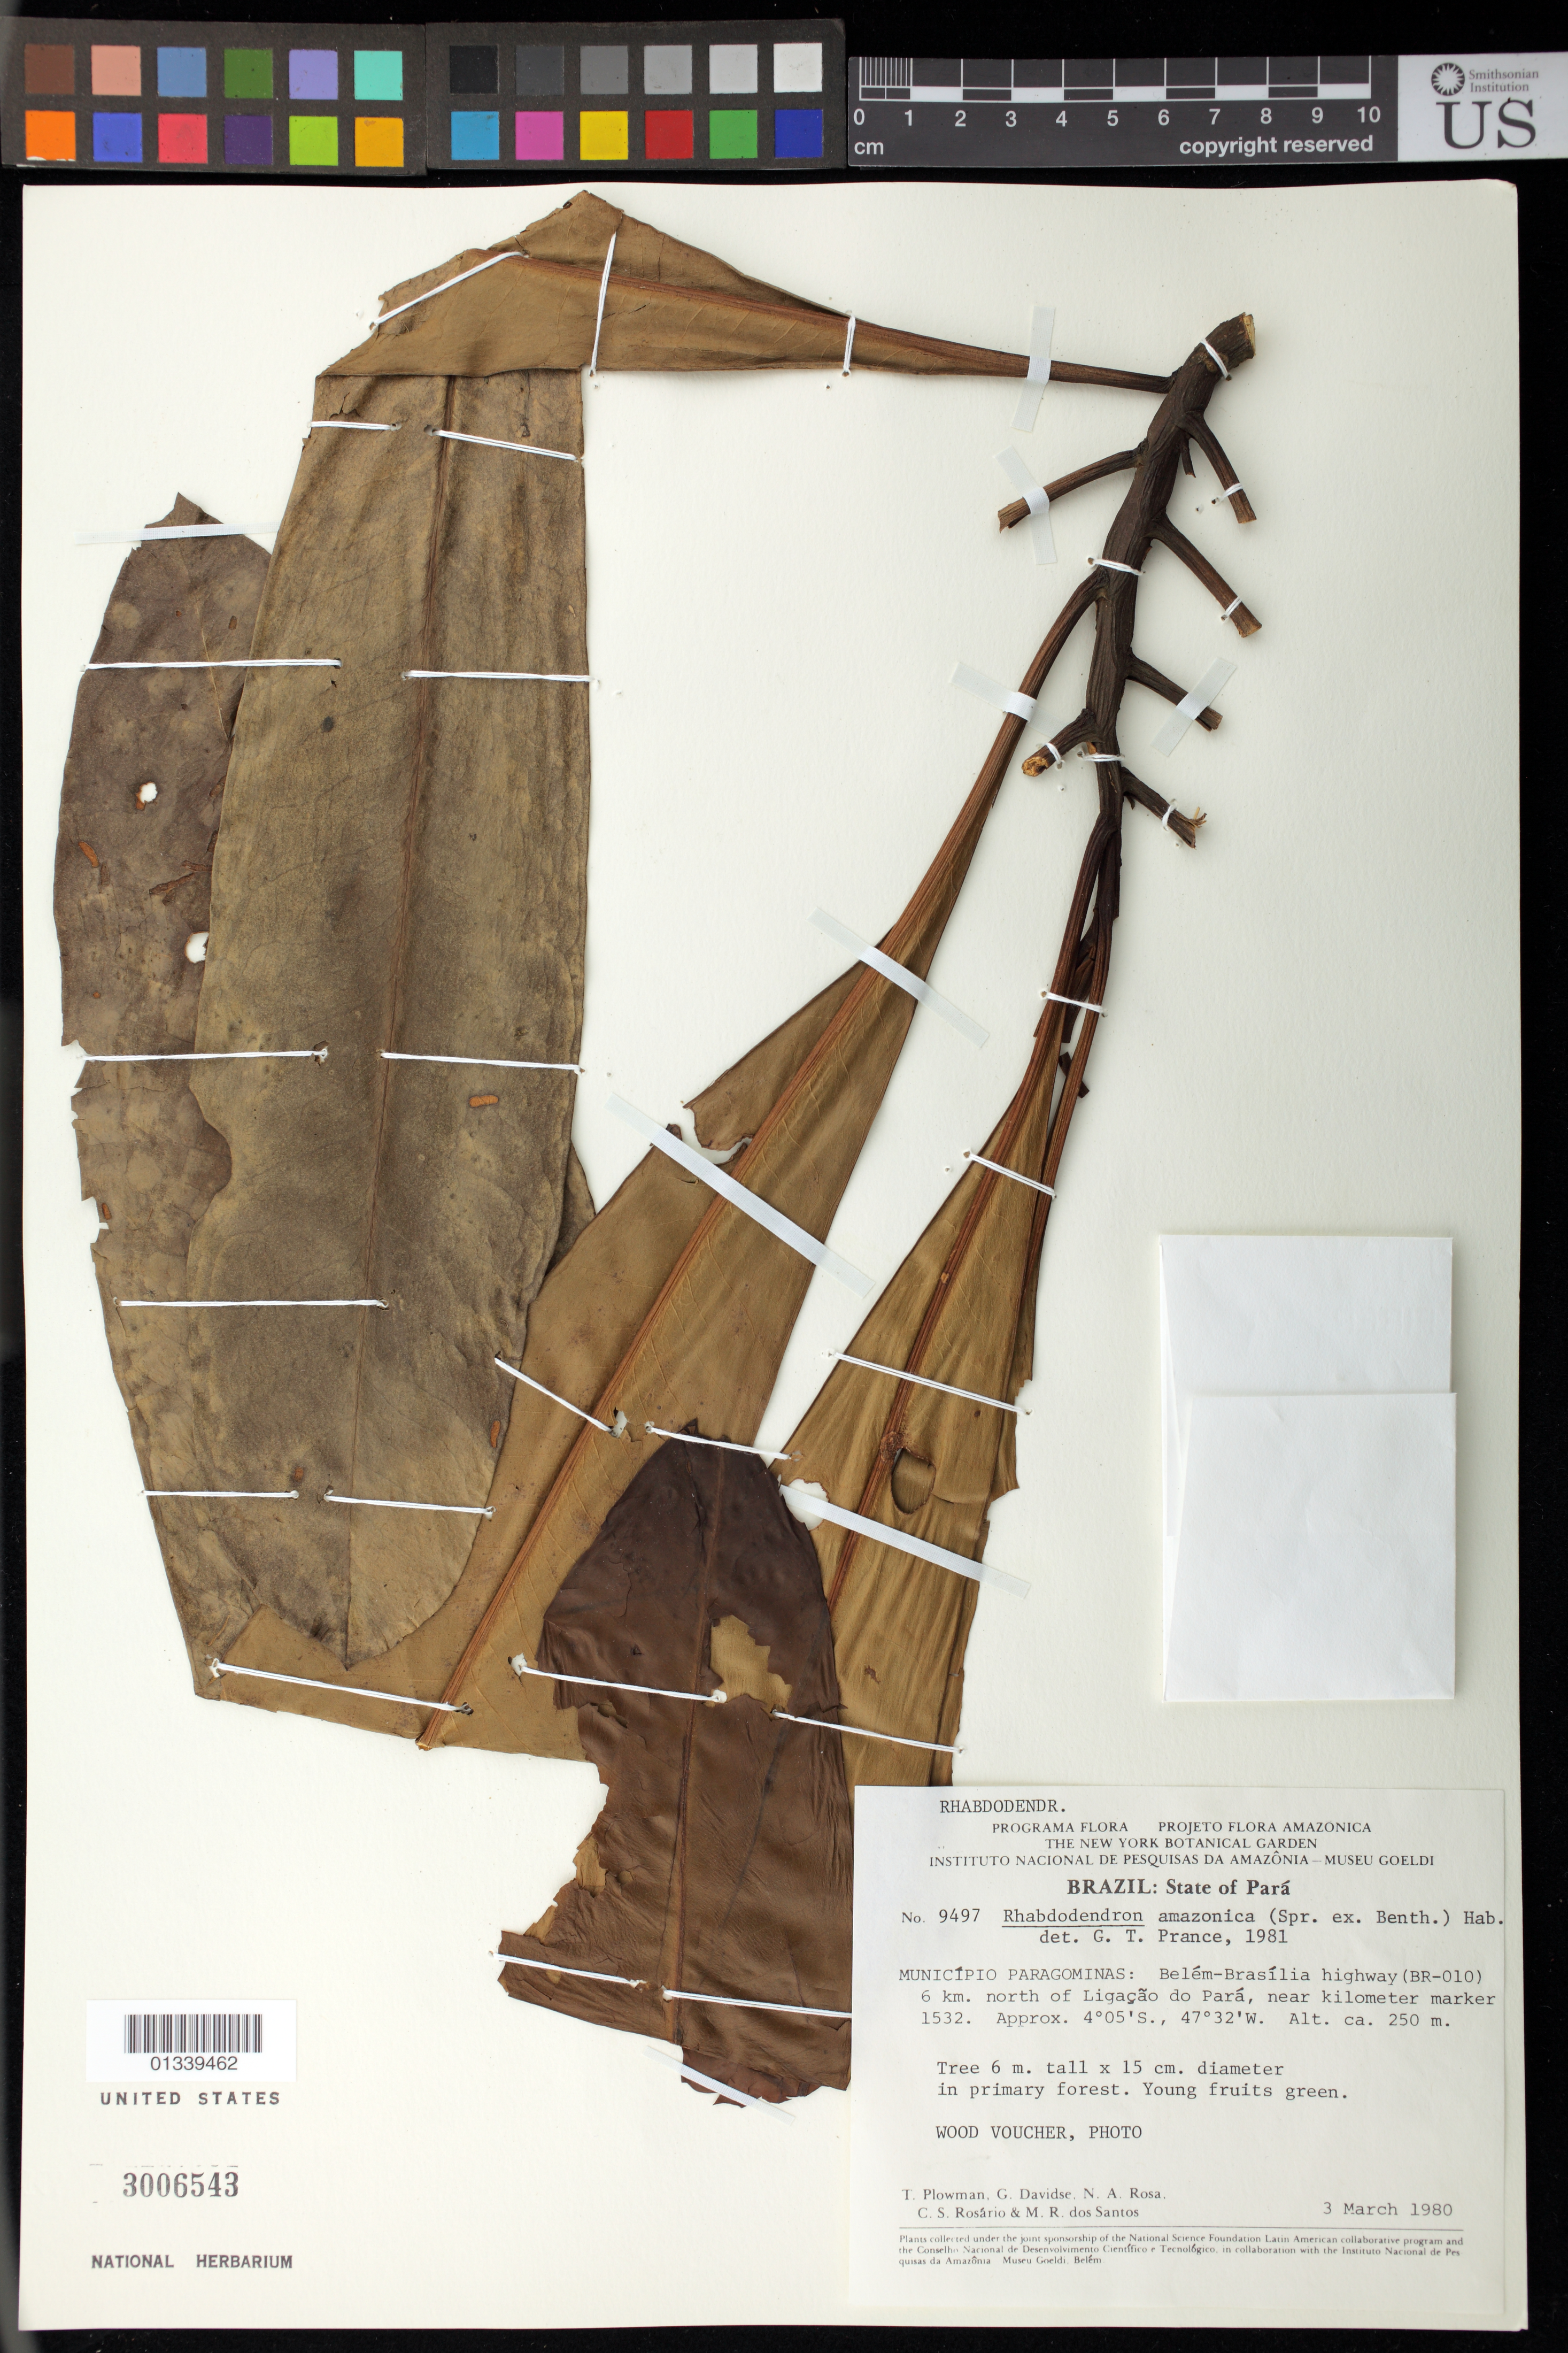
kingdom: Plantae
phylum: Tracheophyta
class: Magnoliopsida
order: Caryophyllales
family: Rhabdodendraceae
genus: Rhabdodendron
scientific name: Rhabdodendron amazonicum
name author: (Spruce ex Benth.) Huber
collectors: T. Plowman, G. Davidse, N. A. Rosa, C. S. Rosário & M. R. Santos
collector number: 9497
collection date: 1980-03-03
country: Brazil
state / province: Pará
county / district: Paragominas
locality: Belém-Brasília highway (BR-010) 6km north of Ligação do Pará, near kilometer marker 1532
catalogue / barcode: US 3006543